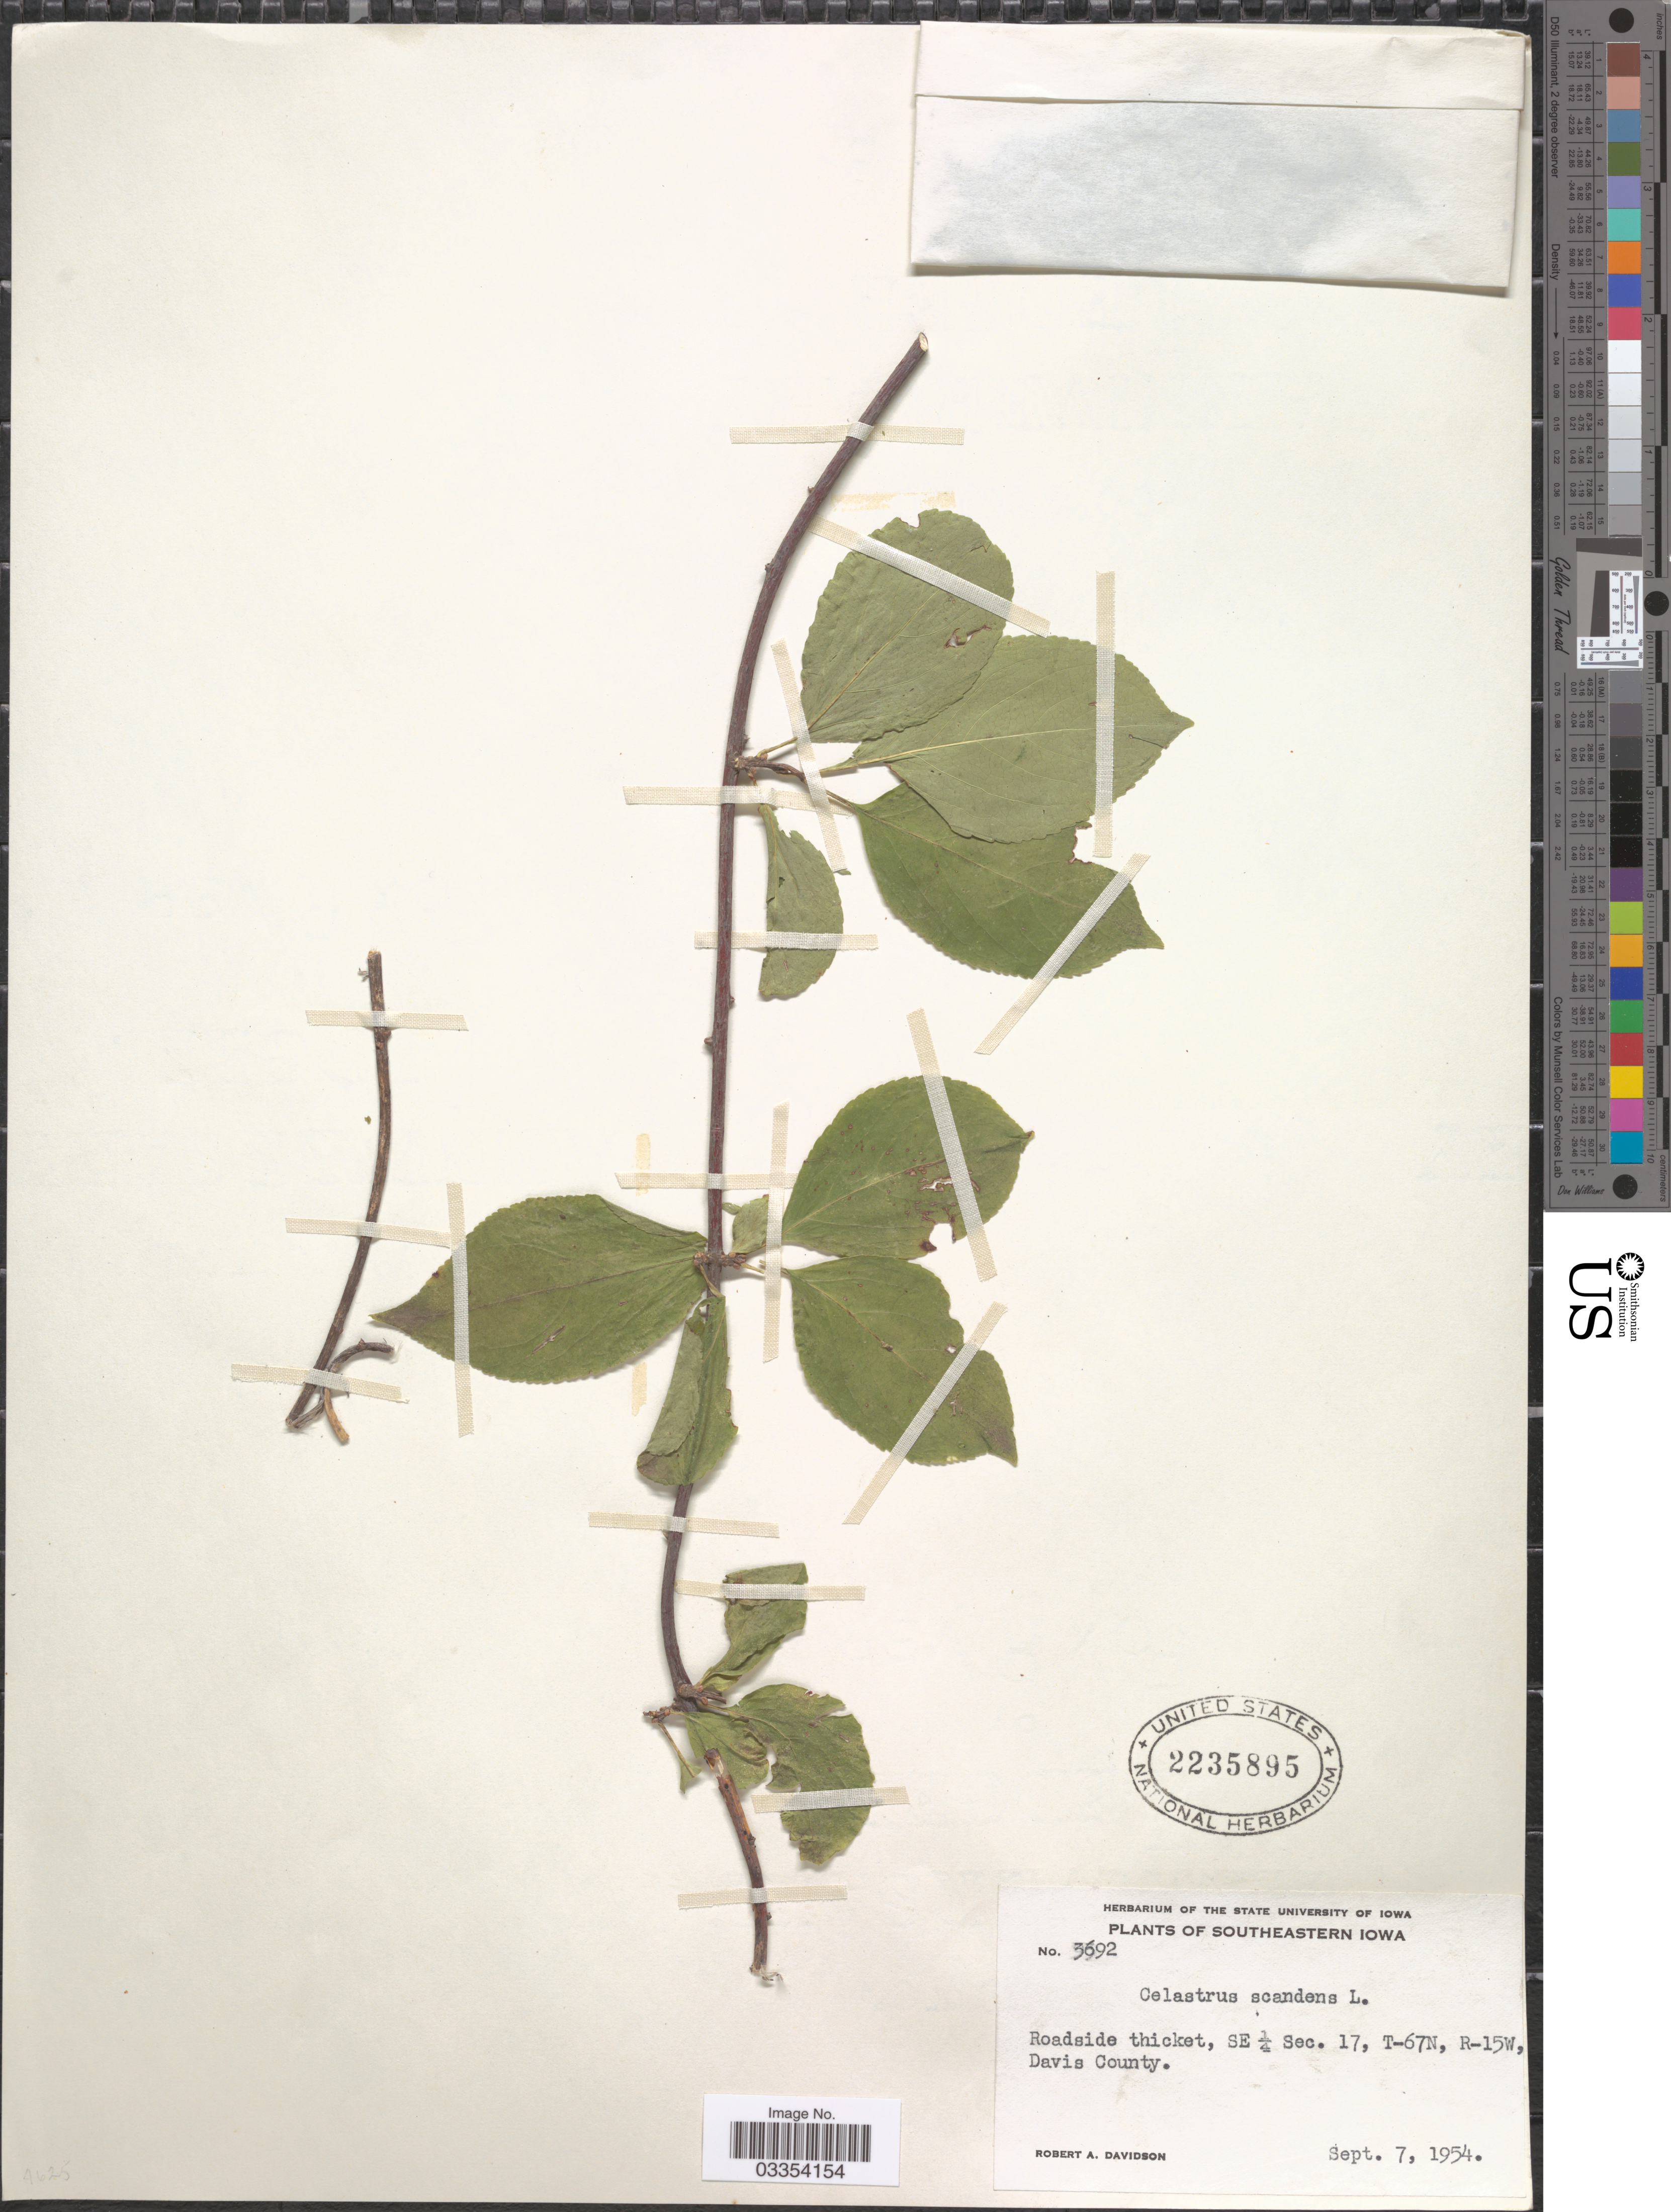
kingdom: Plantae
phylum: Tracheophyta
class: Magnoliopsida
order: Celastrales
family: Celastraceae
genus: Celastrus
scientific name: Celastrus scandens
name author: L.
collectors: R. A. Davidson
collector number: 3692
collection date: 1954-09-07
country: United States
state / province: Iowa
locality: Southeastern Iowa. Roadside thicket, SE ¼ Sec. 17, T-67N, R-15W, Davis County.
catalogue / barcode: US 2235895